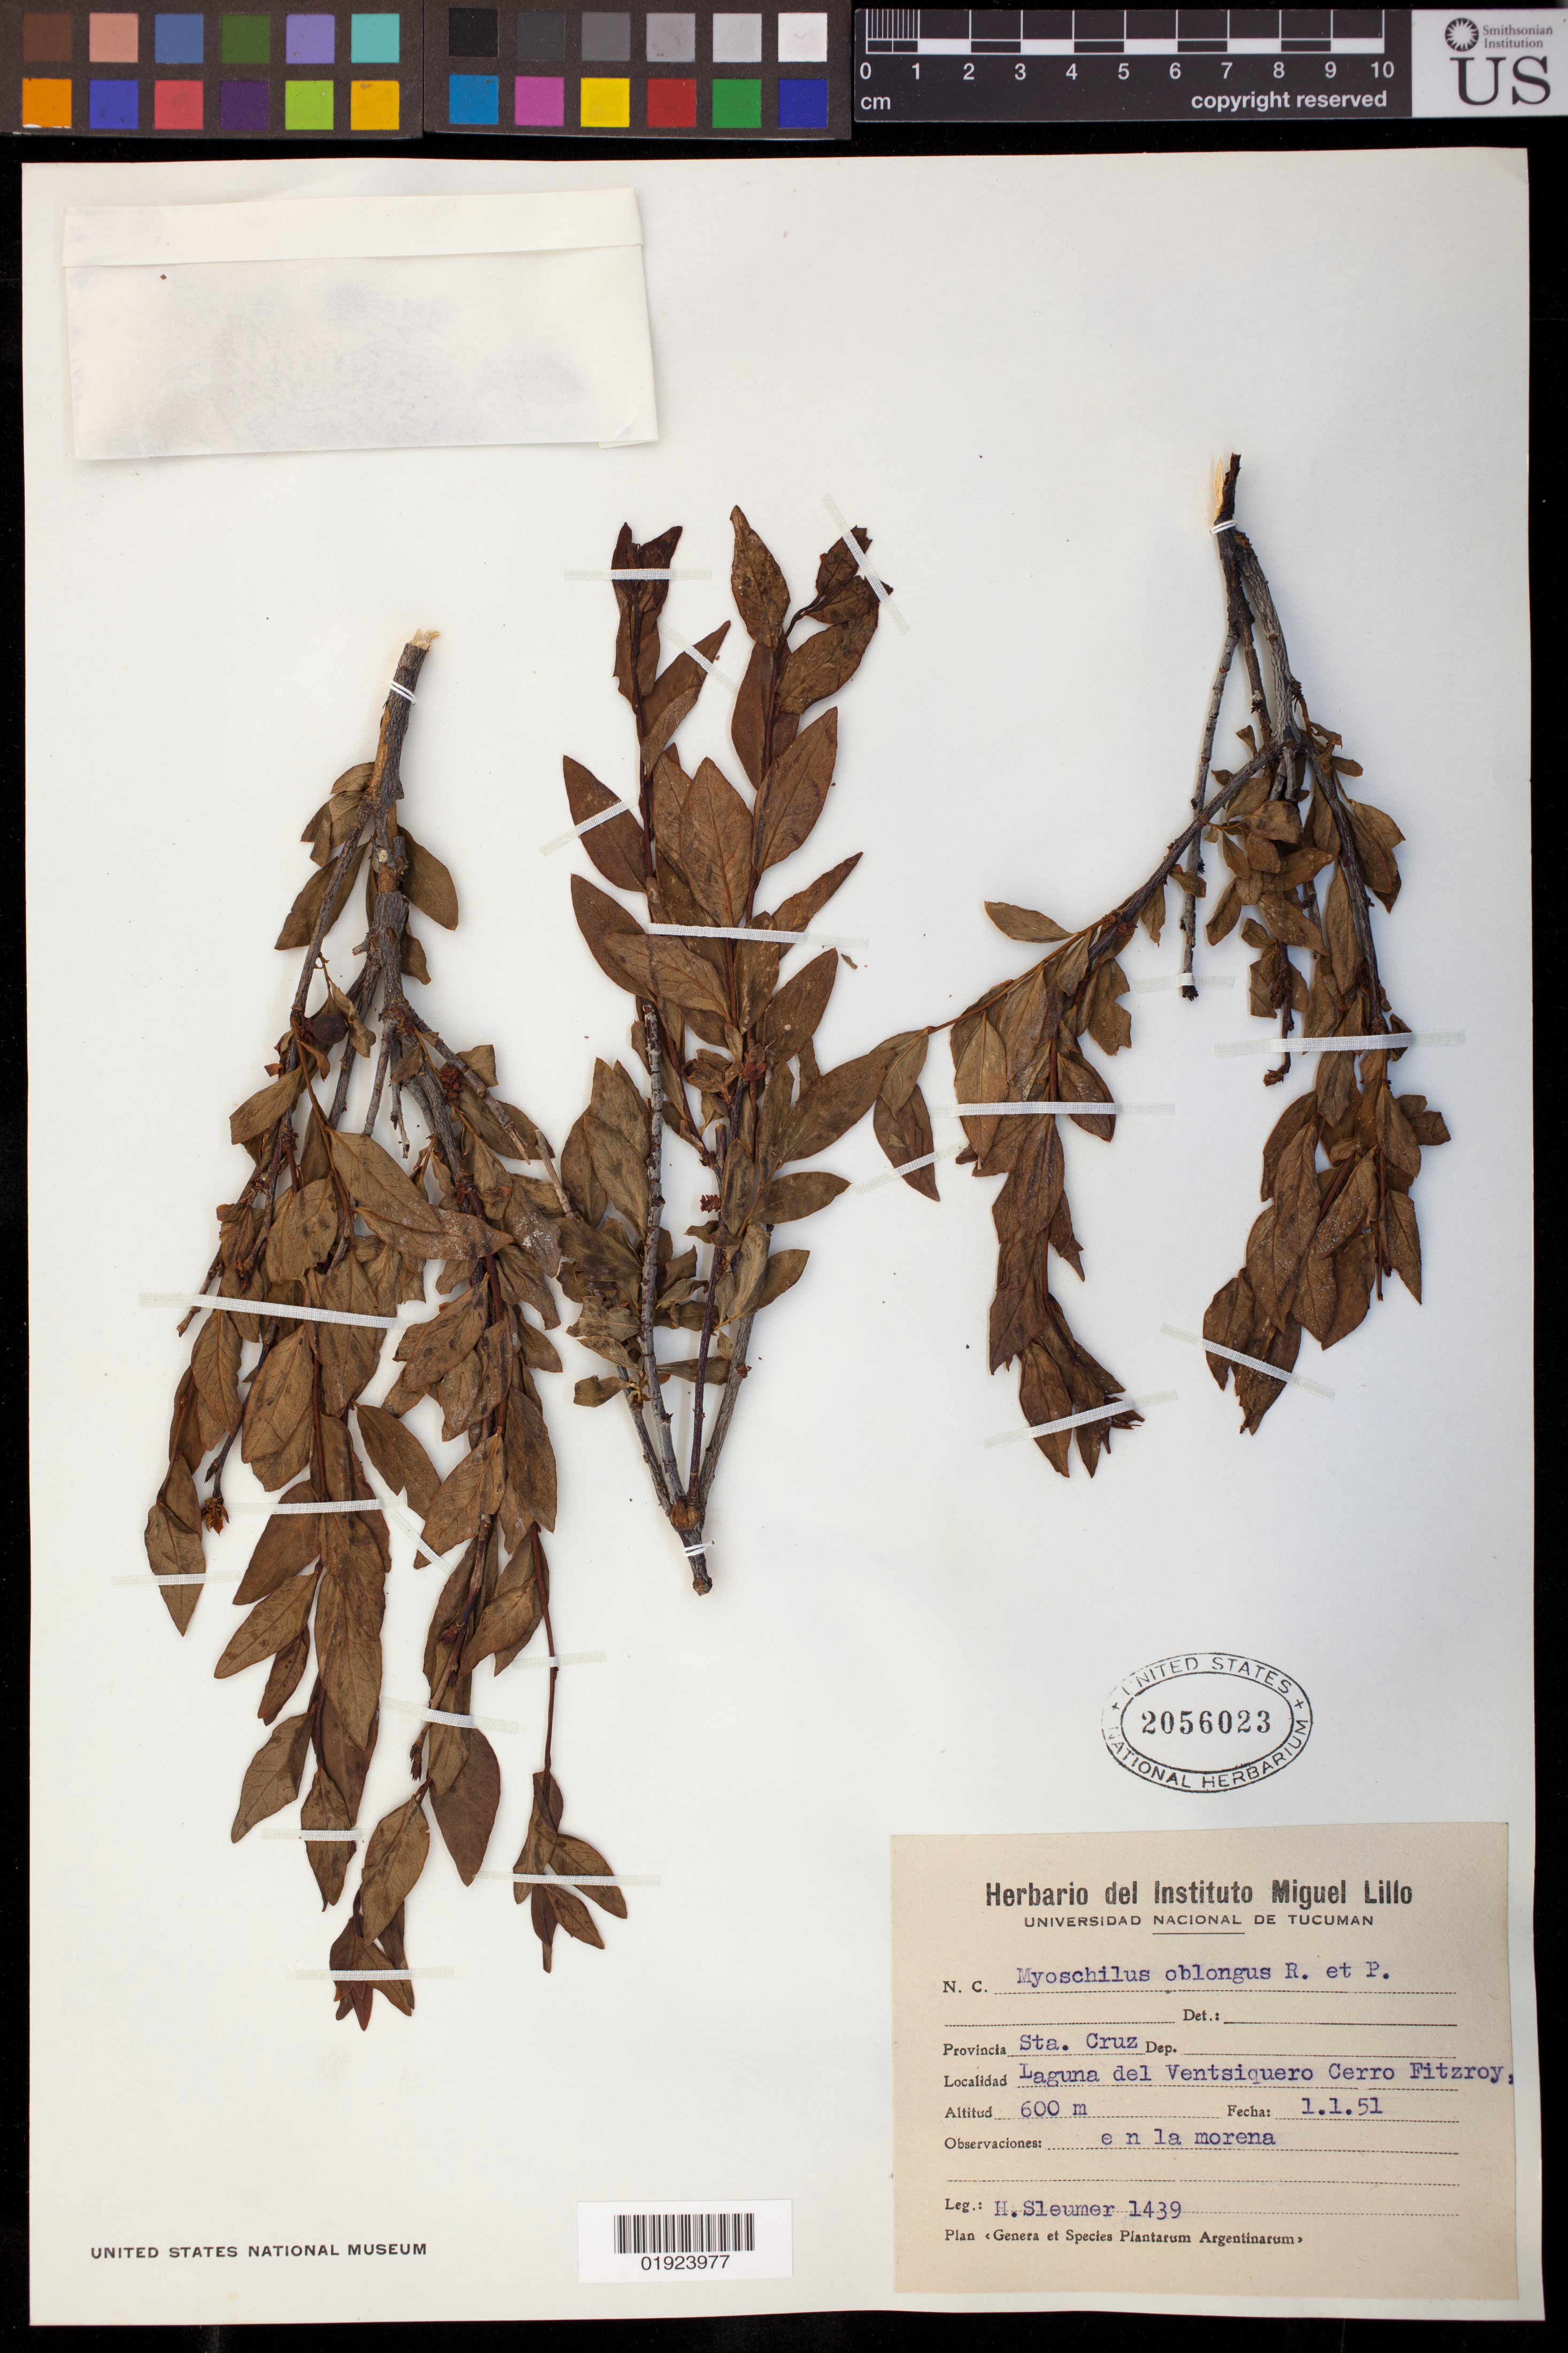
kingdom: Plantae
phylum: Tracheophyta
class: Magnoliopsida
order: Santalales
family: Santalaceae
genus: Myoschilos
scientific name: Myoschilos oblongus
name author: Ruiz & Pav.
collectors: H. O. Sleumer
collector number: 1439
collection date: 1951-01-01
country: Argentina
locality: Provincia Sta. Cruz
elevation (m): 600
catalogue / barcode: US 2056023